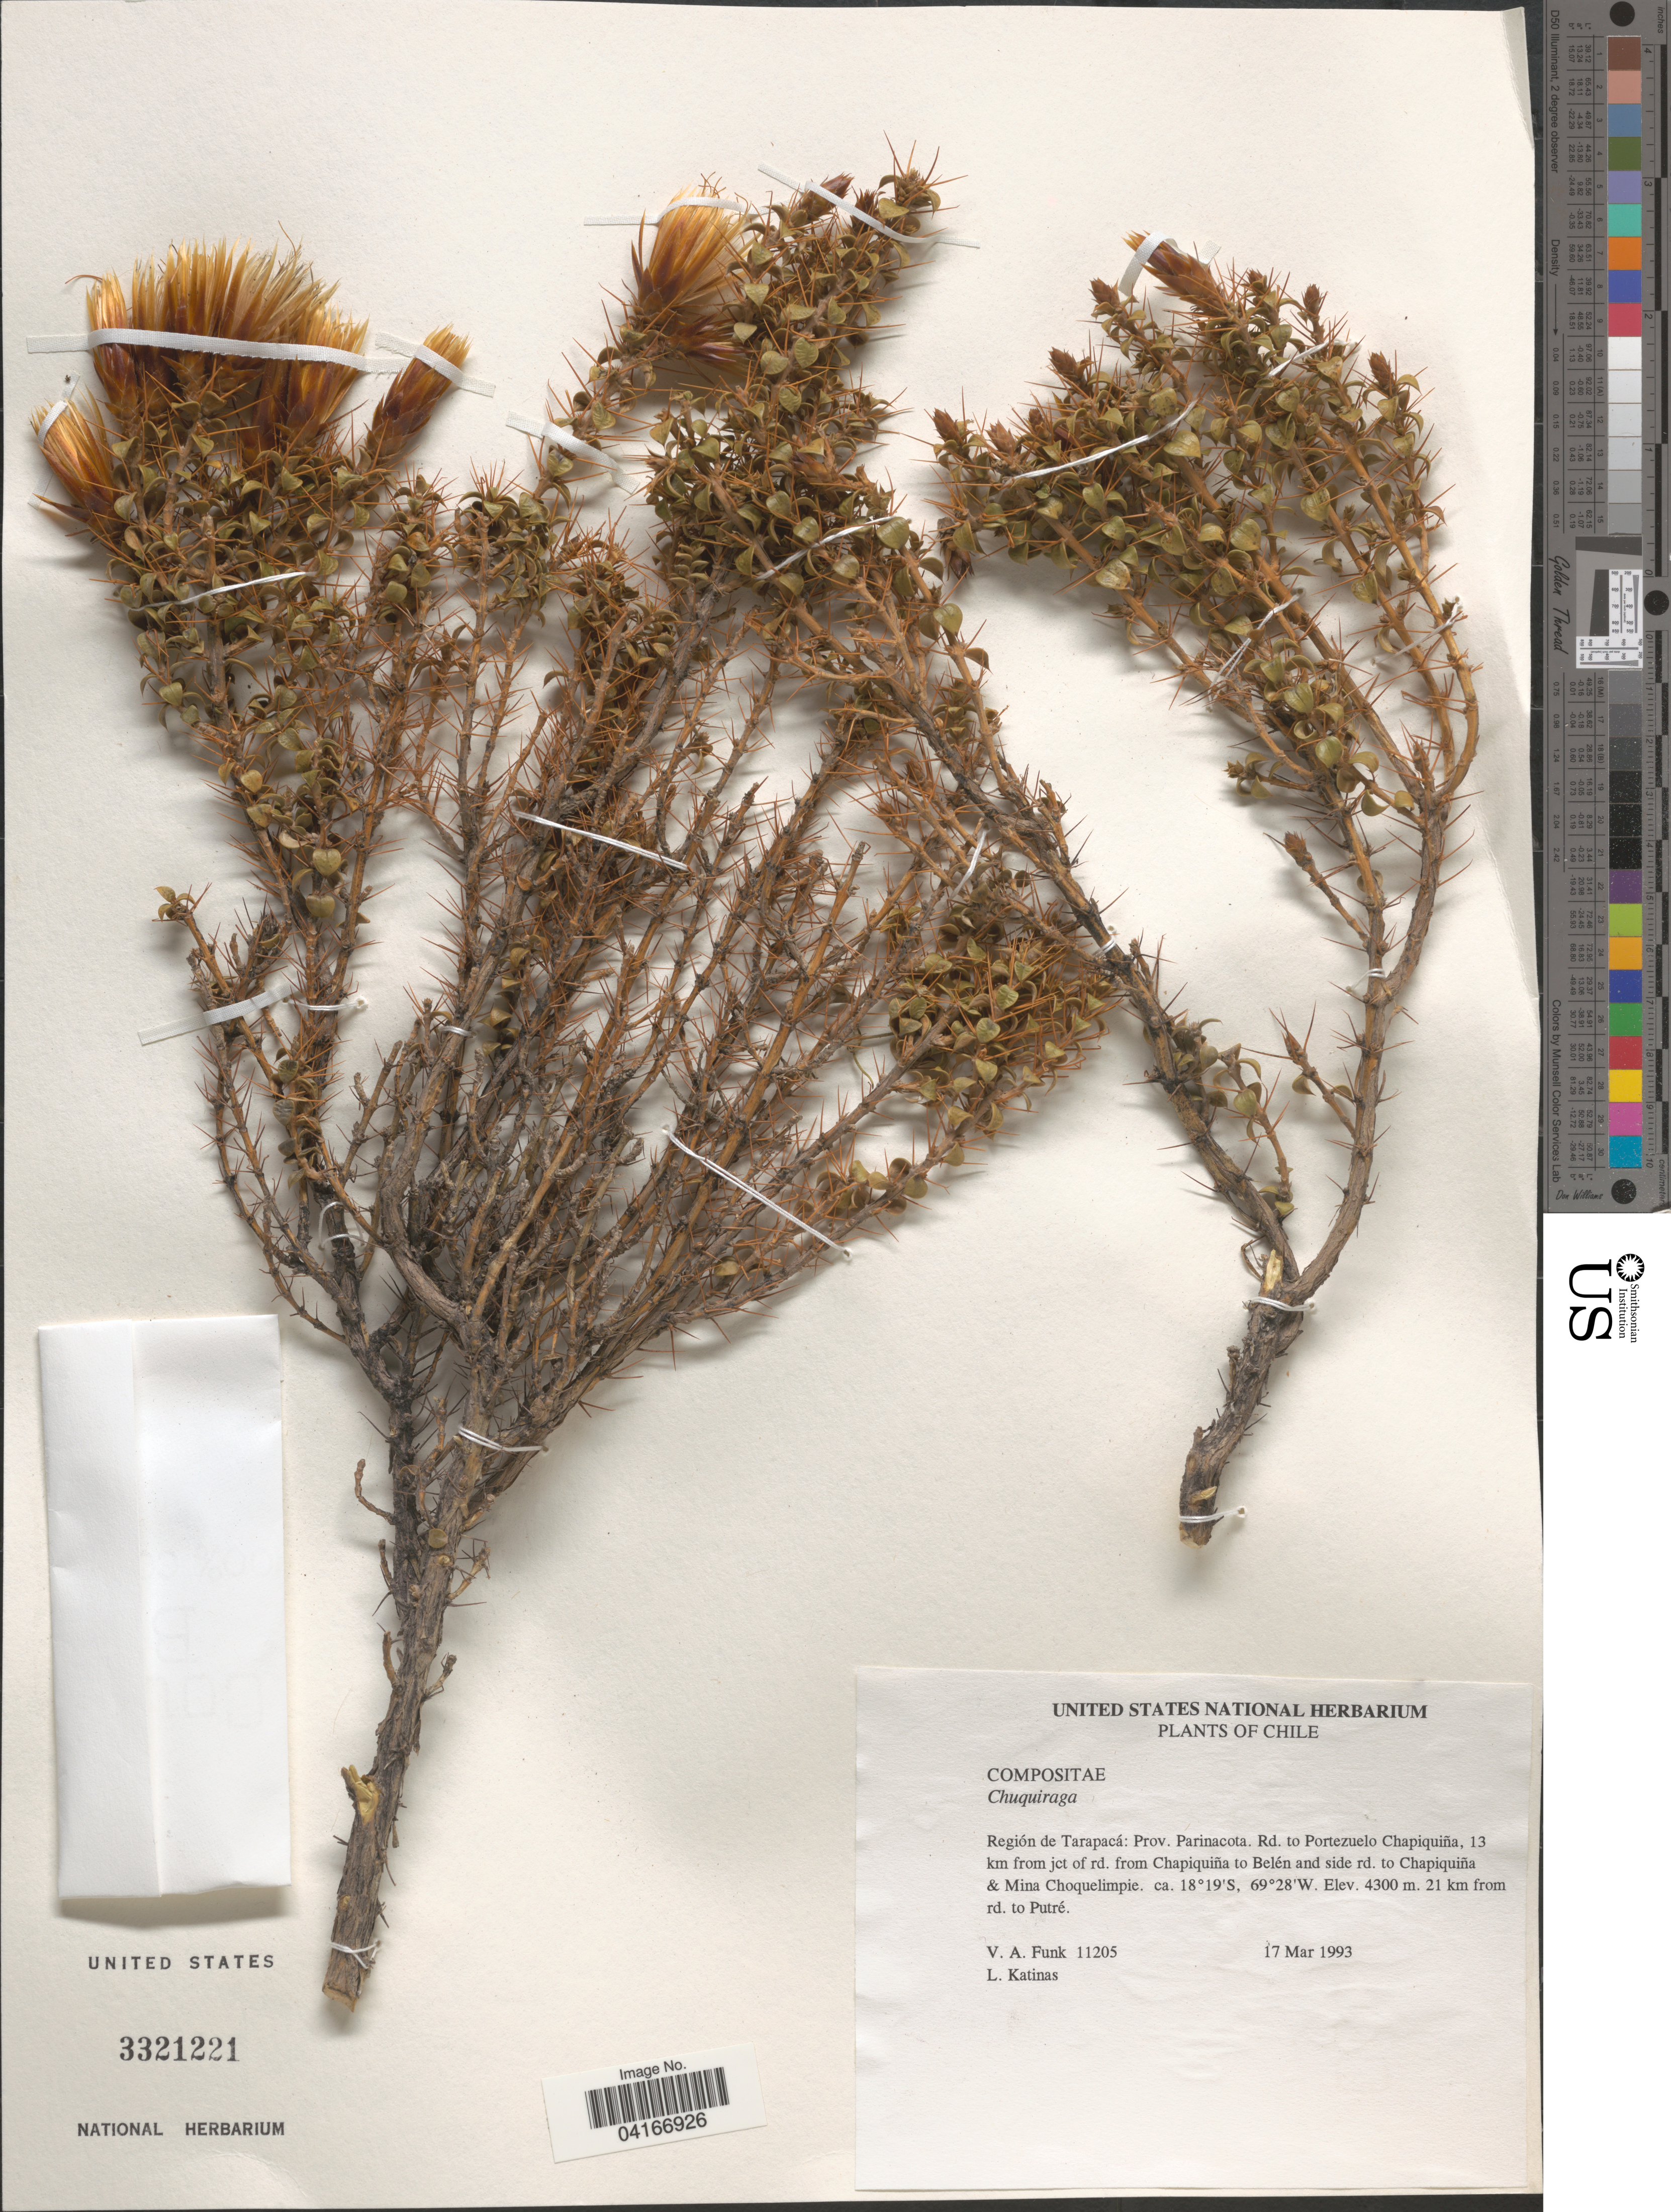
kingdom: Plantae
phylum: Tracheophyta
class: Magnoliopsida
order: Asterales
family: Asteraceae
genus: Chuquiraga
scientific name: Chuquiraga sp.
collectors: V. Funk & L. Katinas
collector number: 11205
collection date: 1993-03-17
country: Chile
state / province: Tarapacá (I)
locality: Región de Tarapacá: Prov. Parinacota Rd. to Portezuelo Chapiquiña, 13 km from jct of rd. from Chapiquiña to Belén and side rd. to Chapiquiña & Mina Choquelimpie. 21 km from rd. to Putré.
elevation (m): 4300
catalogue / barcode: US 3321221